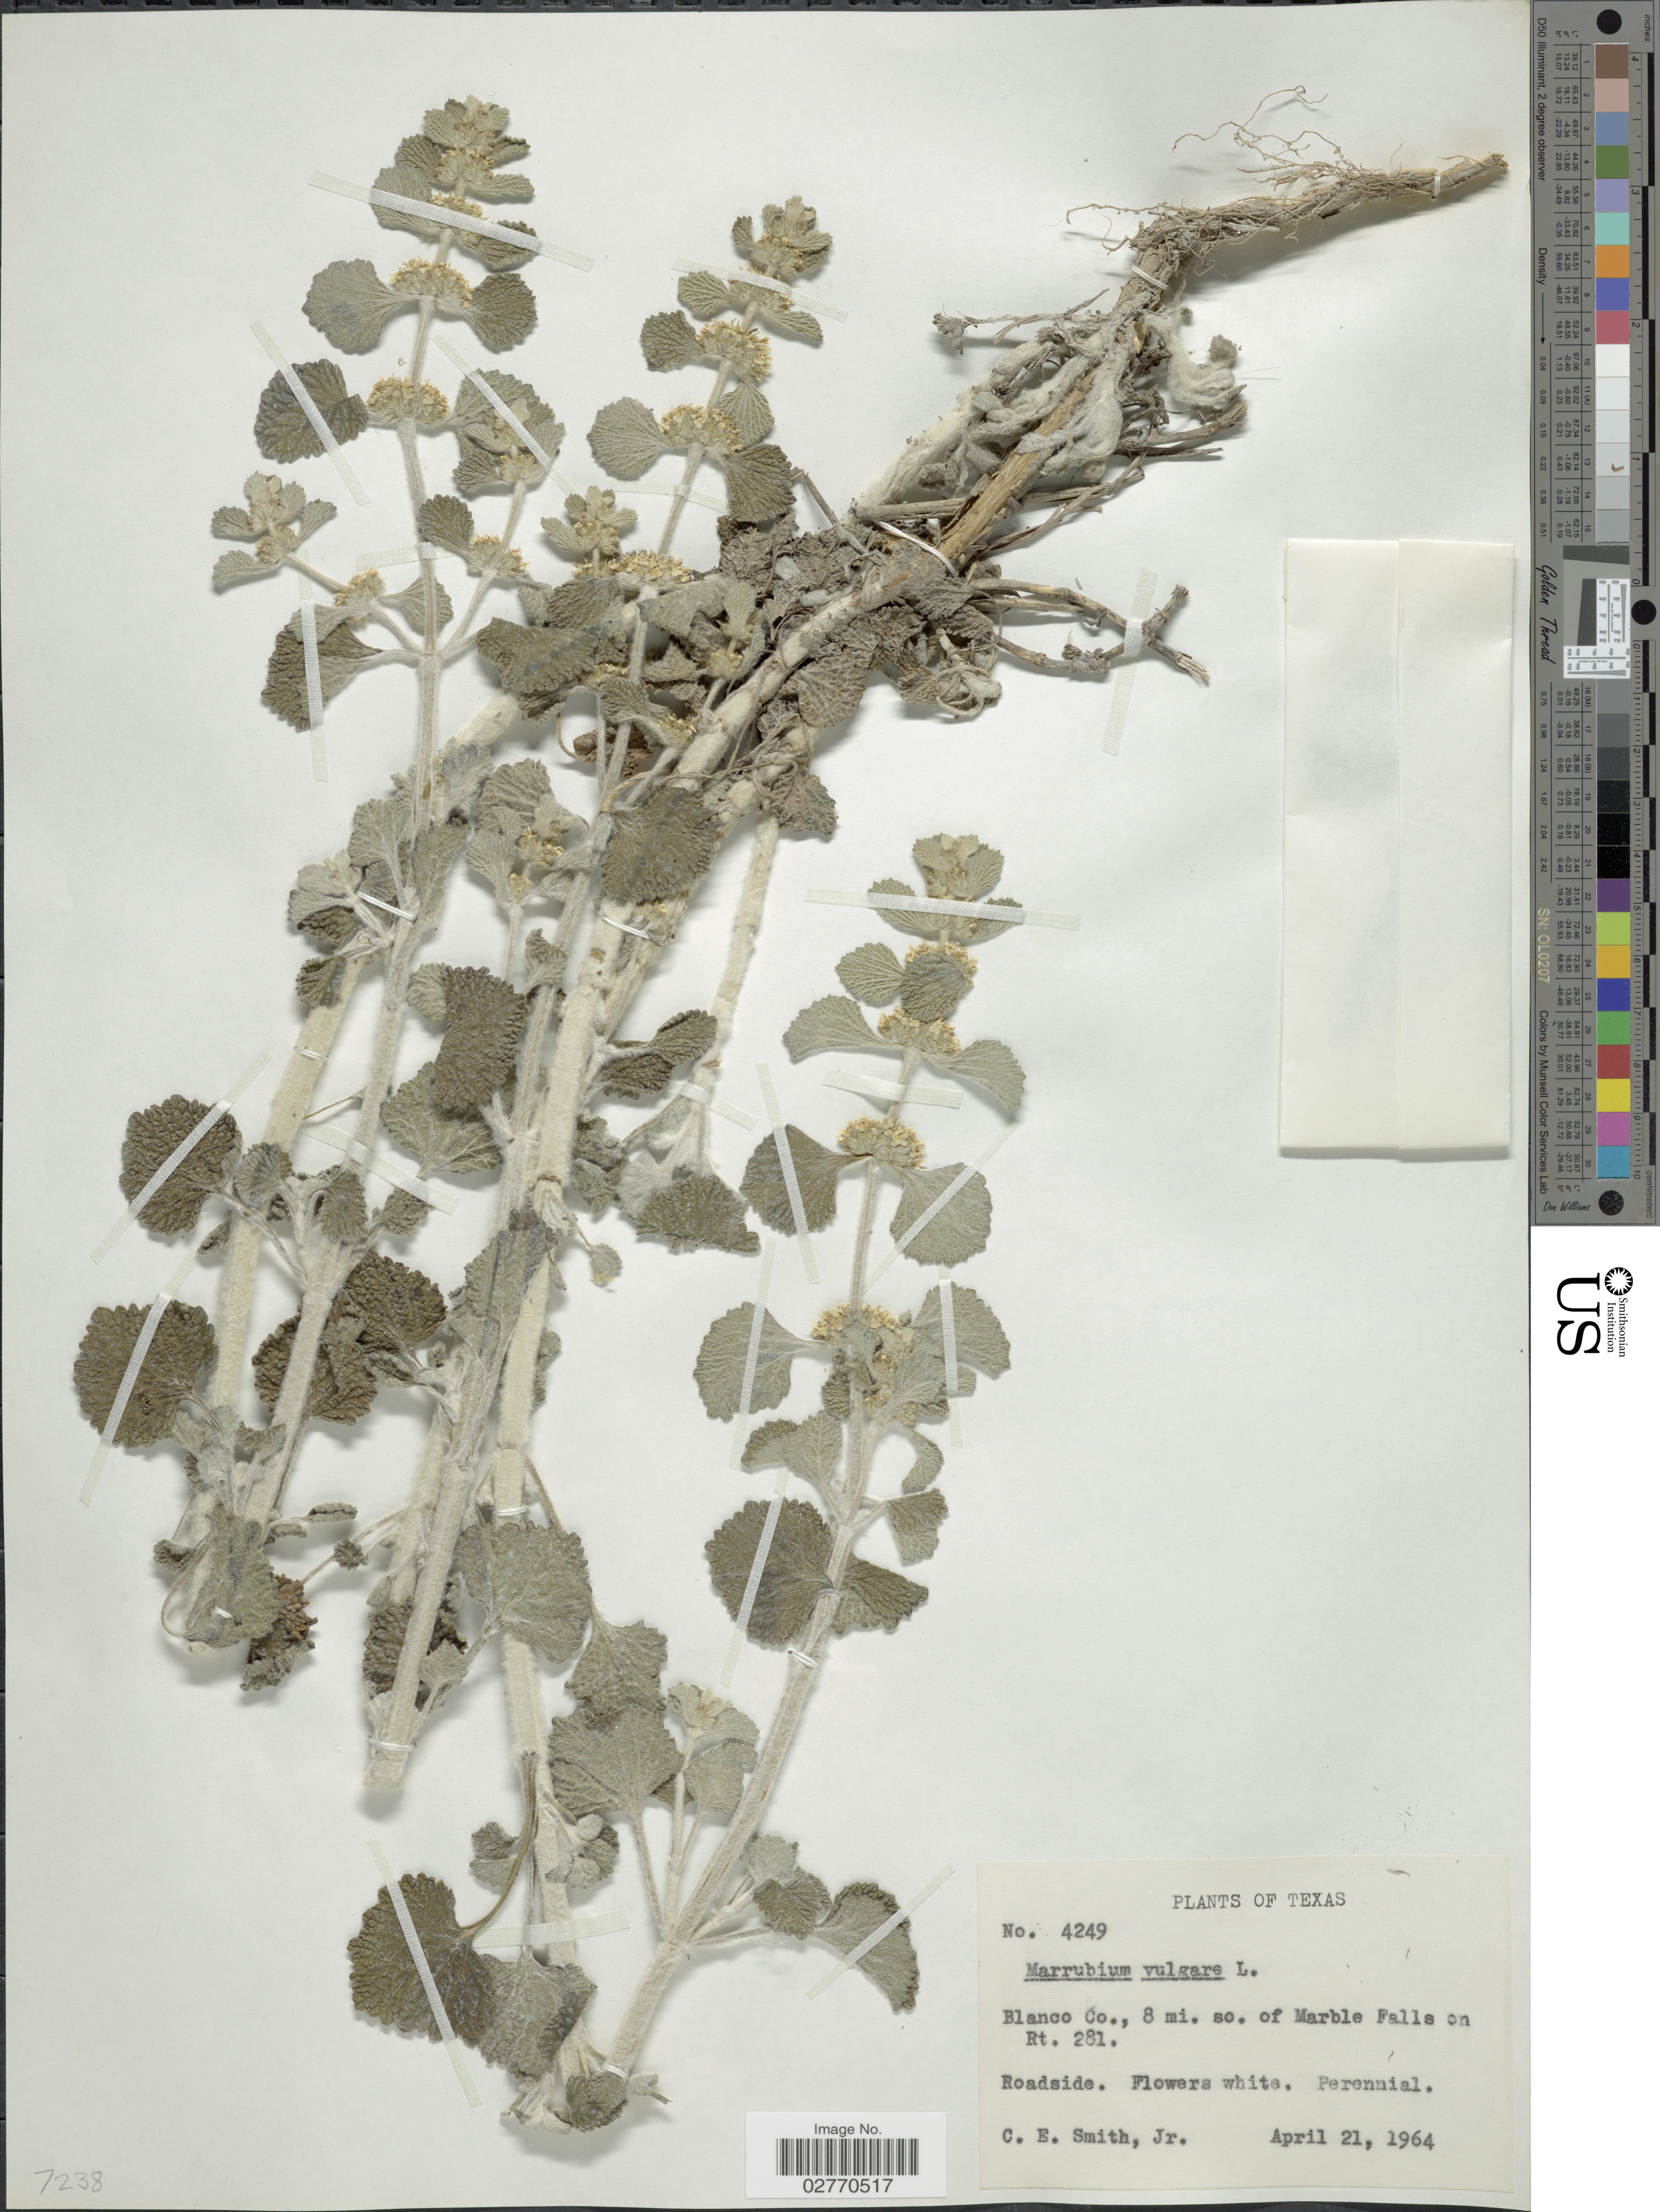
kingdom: Plantae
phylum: Tracheophyta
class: Magnoliopsida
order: Lamiales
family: Lamiaceae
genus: Marrubium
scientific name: Marrubium vulgare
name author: L.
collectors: C. E. Smith Jr.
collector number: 4249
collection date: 1964-04-21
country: United States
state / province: Texas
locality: Blanco Co., 8 mi. so. of Marble Falls on Rt. 281.